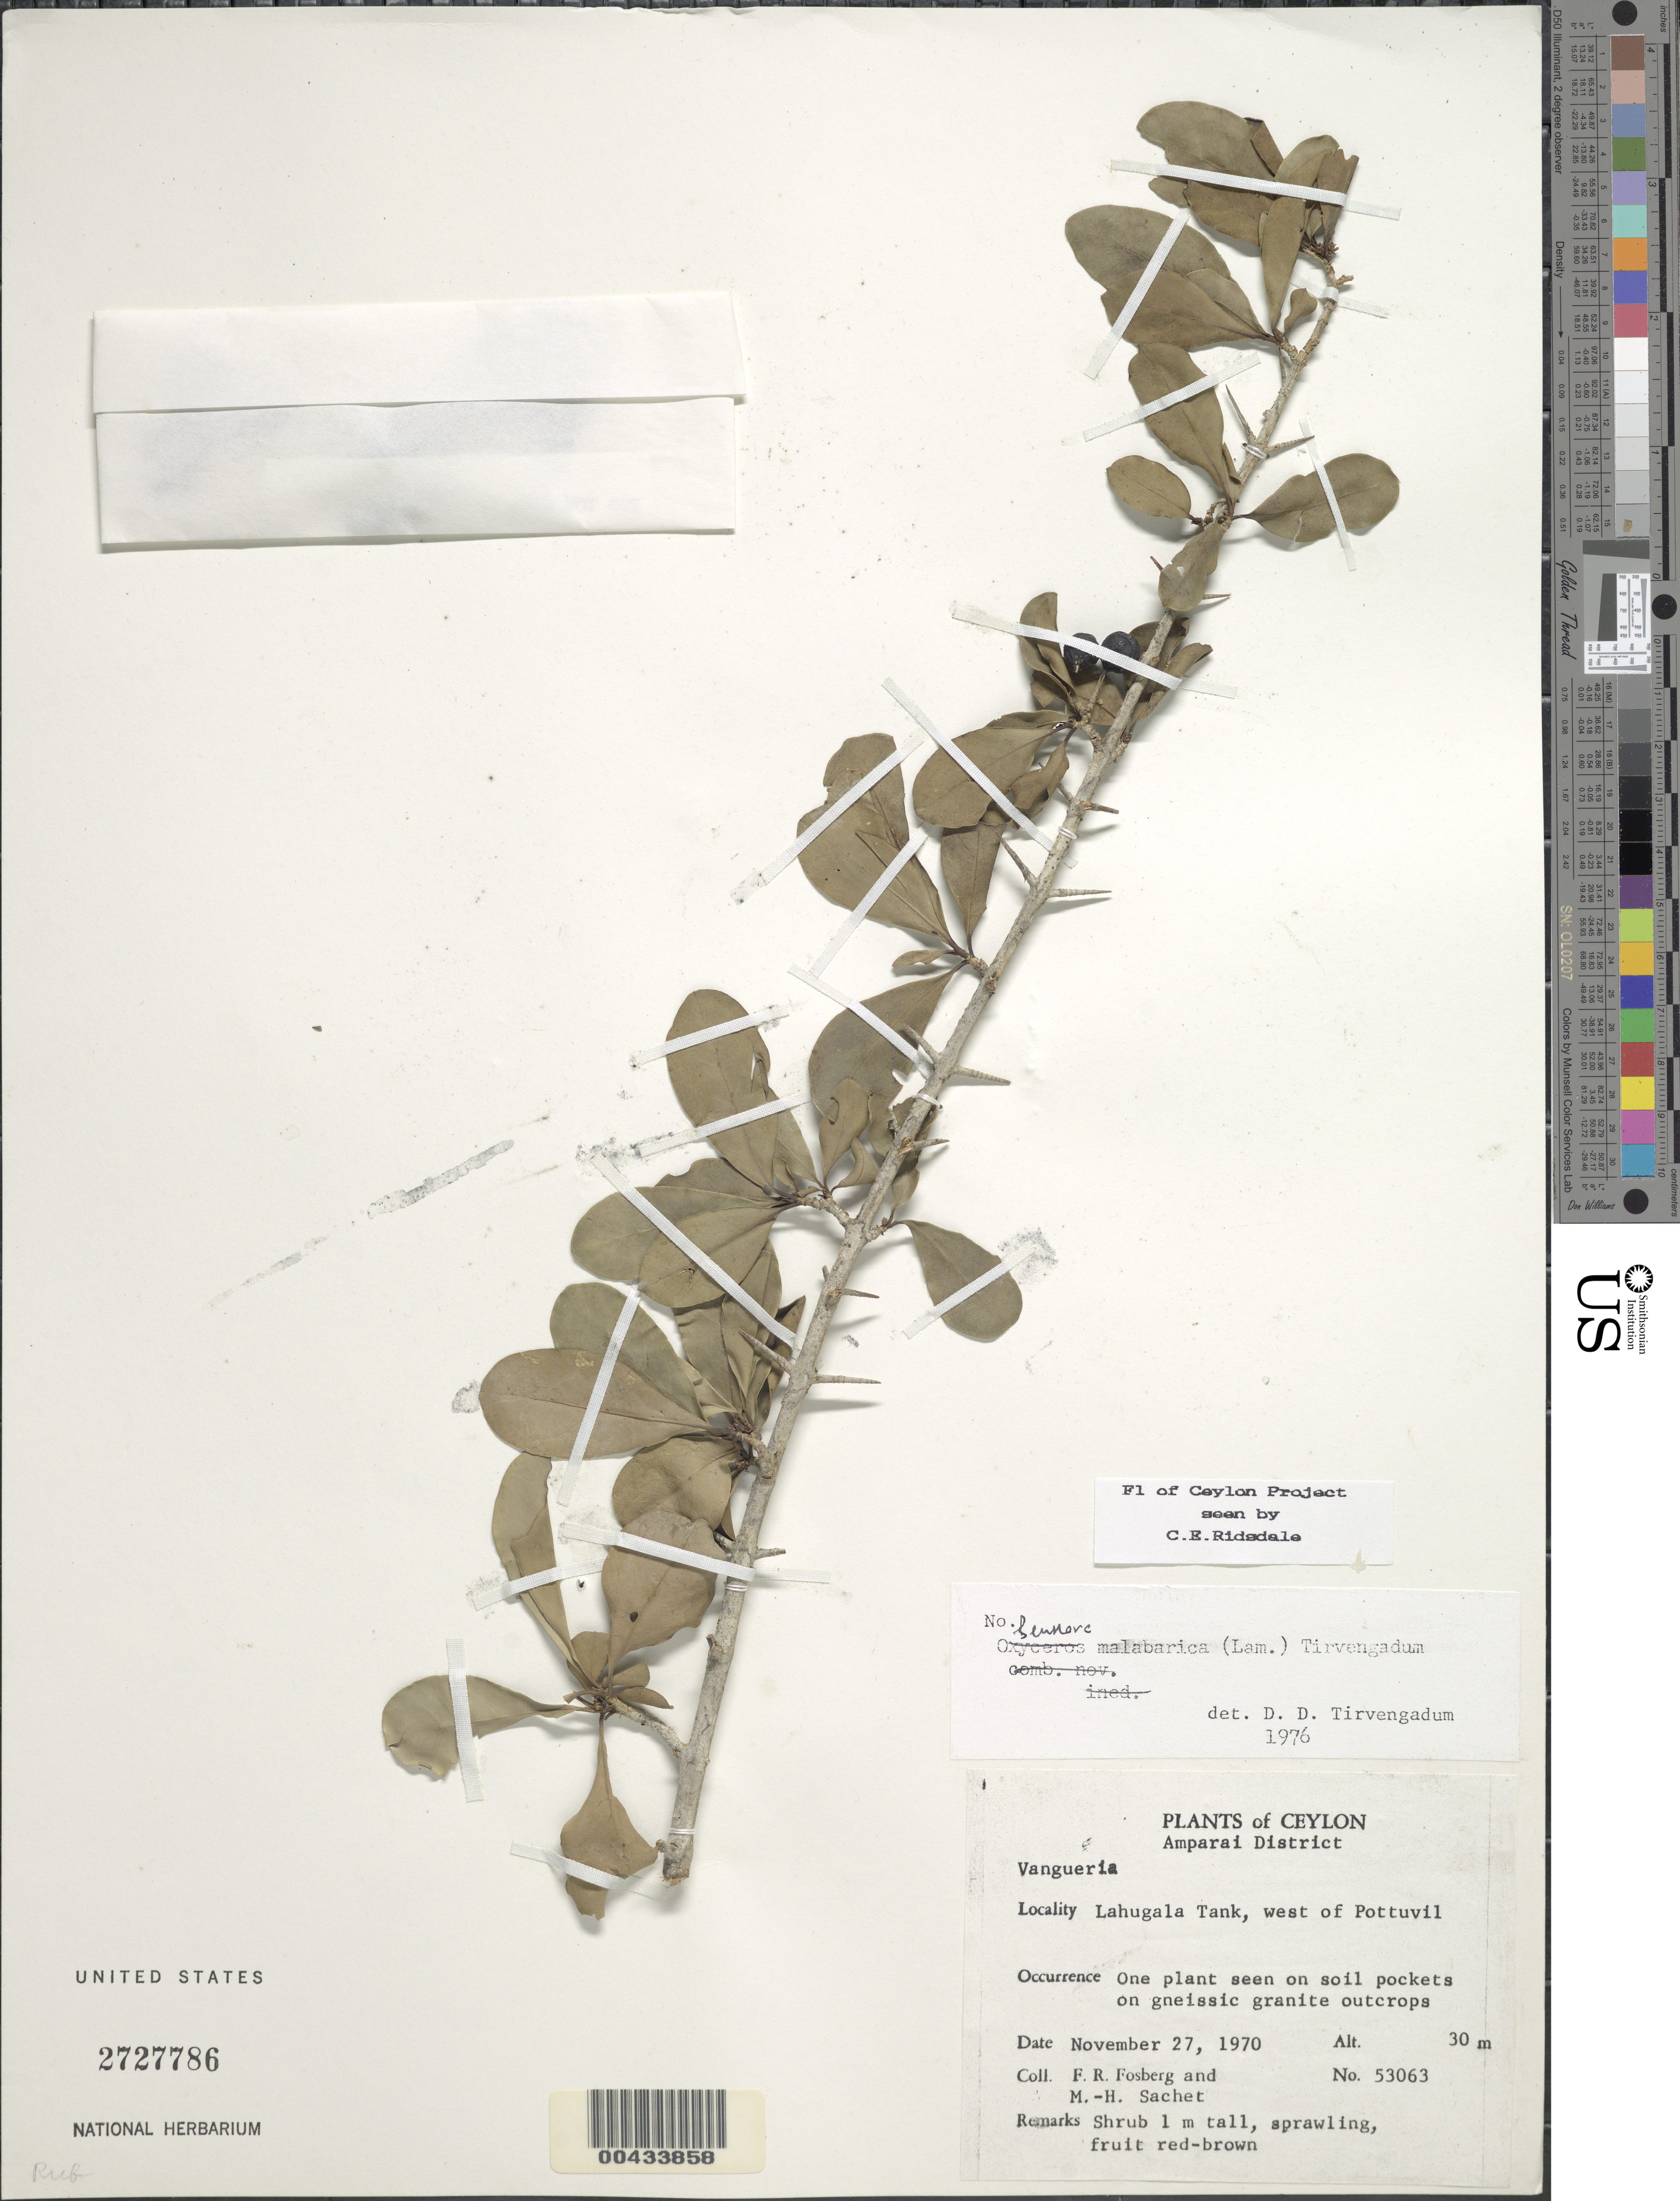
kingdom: Plantae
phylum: Tracheophyta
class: Magnoliopsida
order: Gentianales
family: Rubiaceae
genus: Benkara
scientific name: Benkara malabarica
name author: (Lam.) Tirveng.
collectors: F. R. Fosberg & M.-H. Sachet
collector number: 53063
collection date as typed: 27 Nov 1970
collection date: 1970-11-27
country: Sri Lanka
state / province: Eastern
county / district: Ampara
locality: Lahugala Tank, W of Pottuvil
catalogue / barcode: US 2727786